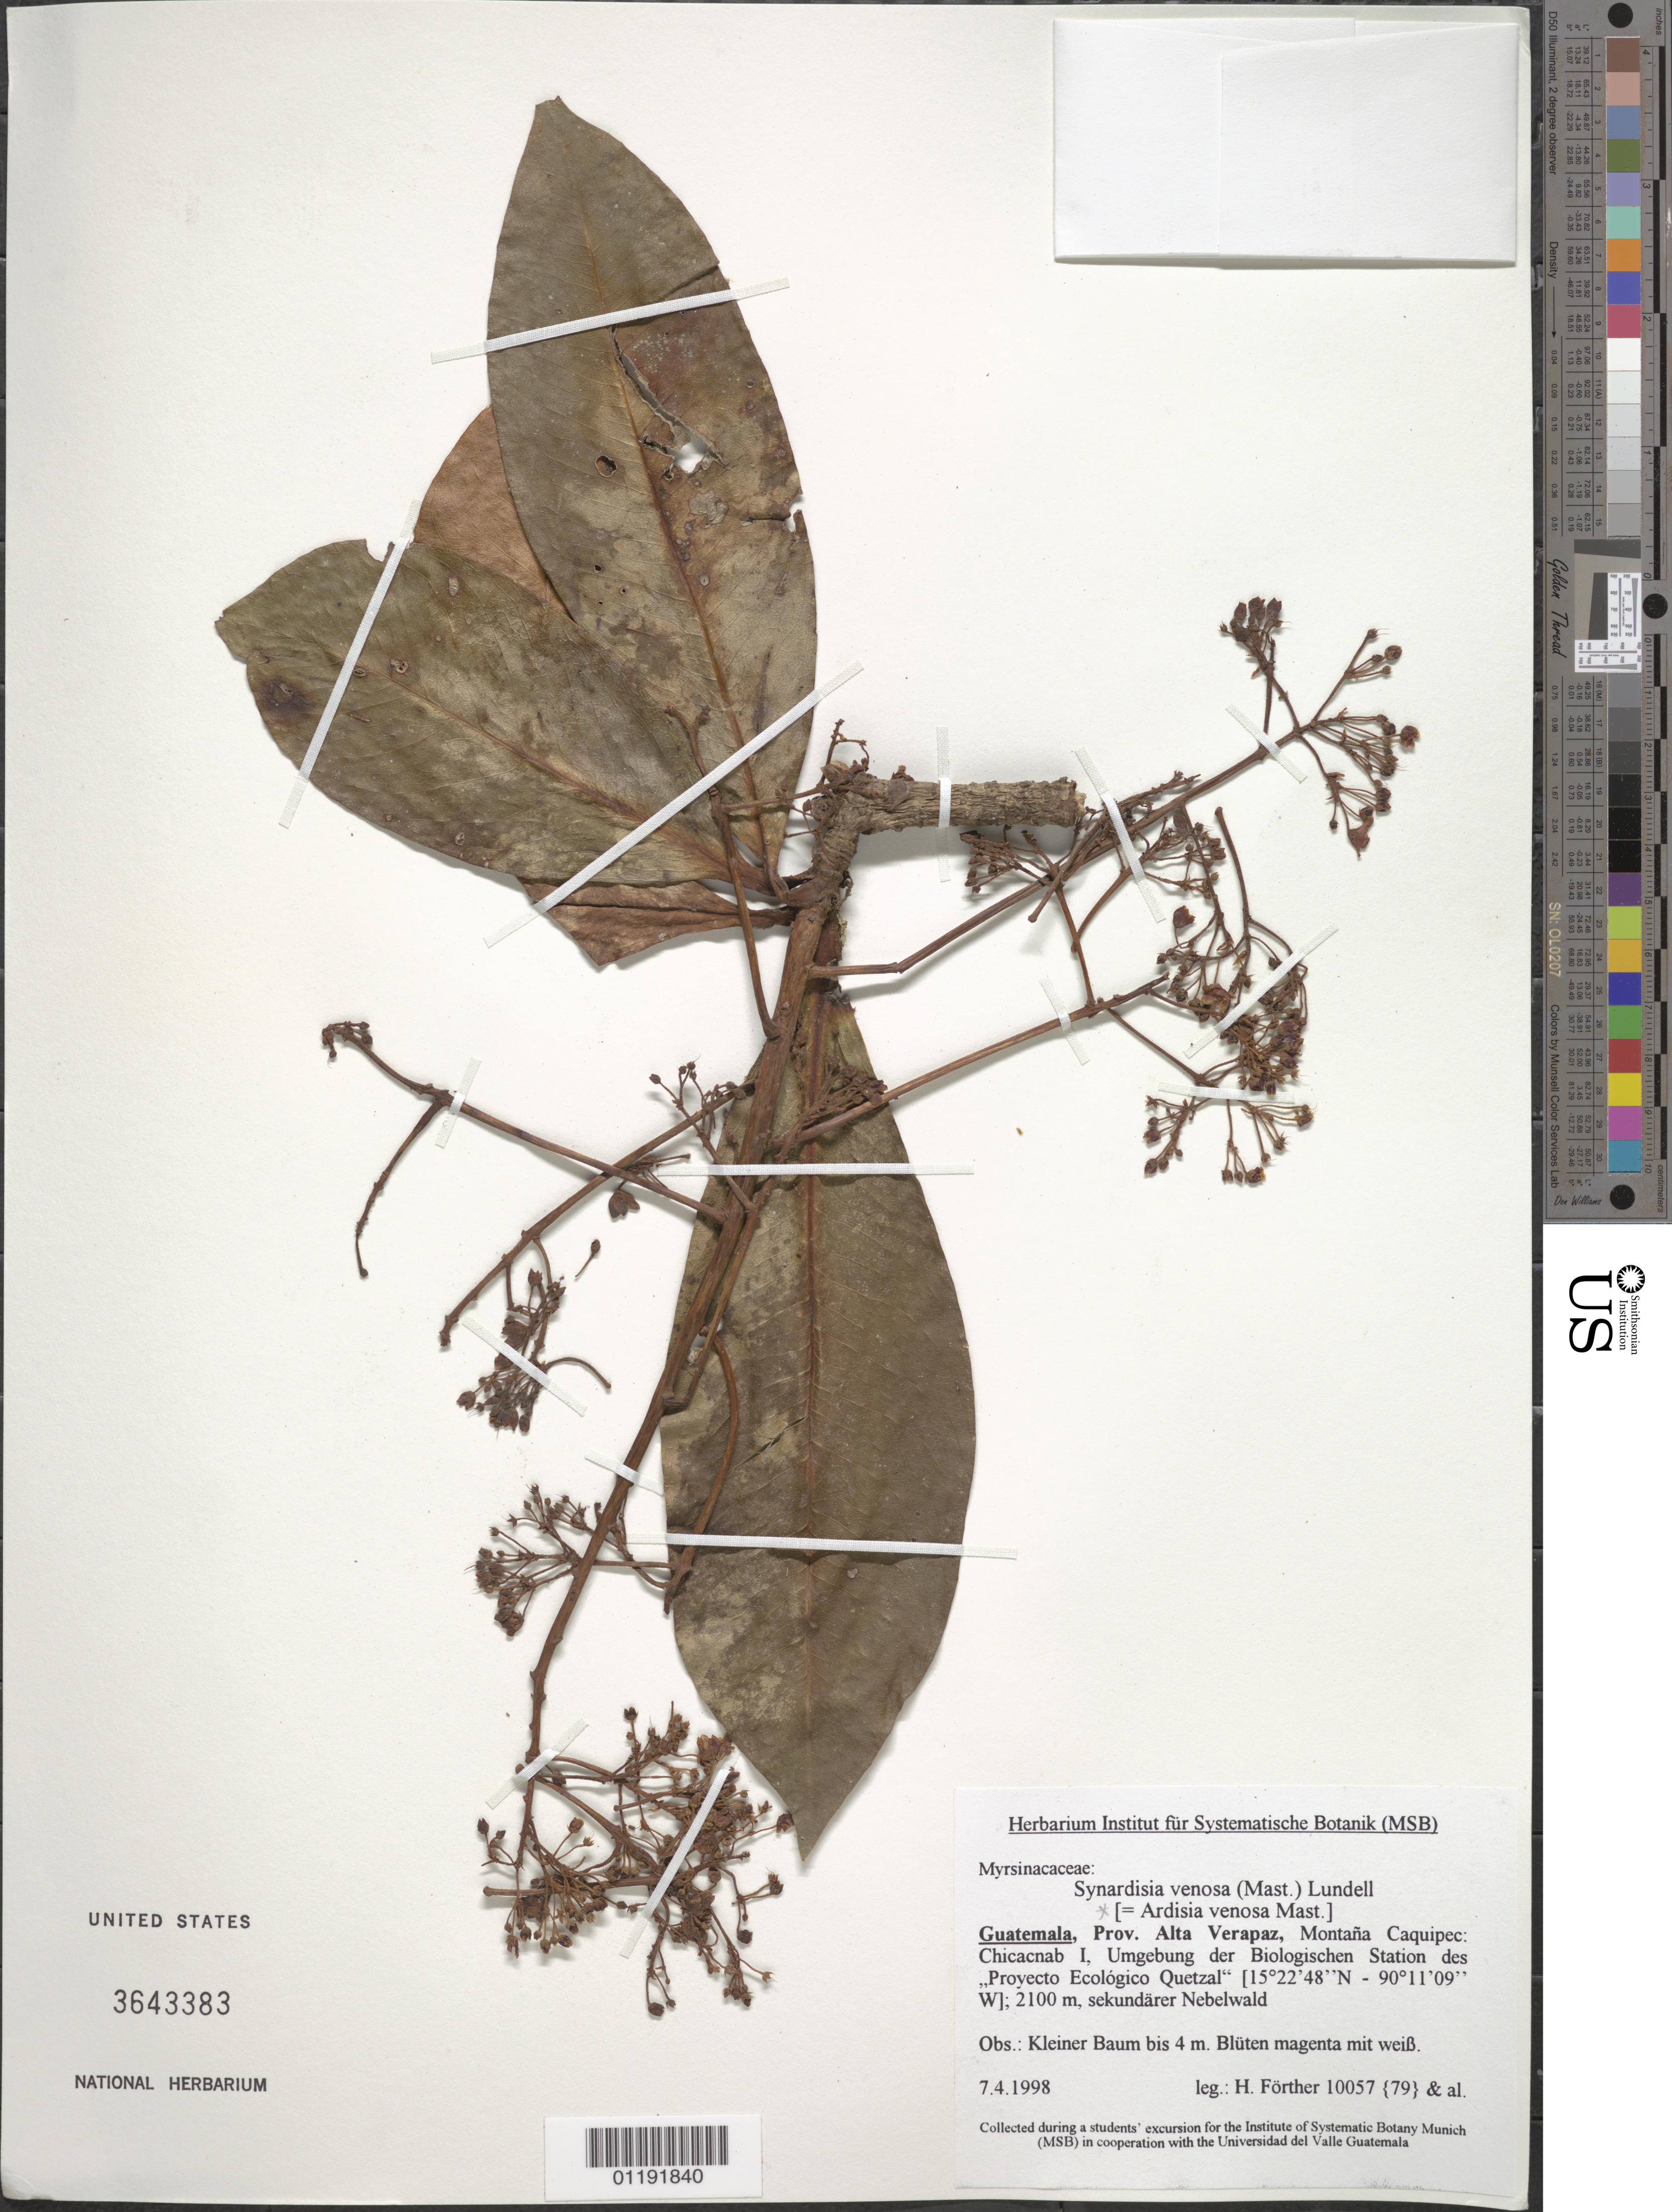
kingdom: Plantae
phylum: Tracheophyta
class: Magnoliopsida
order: Ericales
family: Primulaceae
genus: Ardisia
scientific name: Ardisia venosa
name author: Mast. in Donn. Sm.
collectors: H. Fôrther et al.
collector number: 10057 {79}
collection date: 1998-04-07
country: Guatemala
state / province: Alta Verapaz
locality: Montana Caquipec, Chicacnab, near Biology Station of the Proyecto Ecologico Quetzal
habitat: Secondary cloud forest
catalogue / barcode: US 3643383